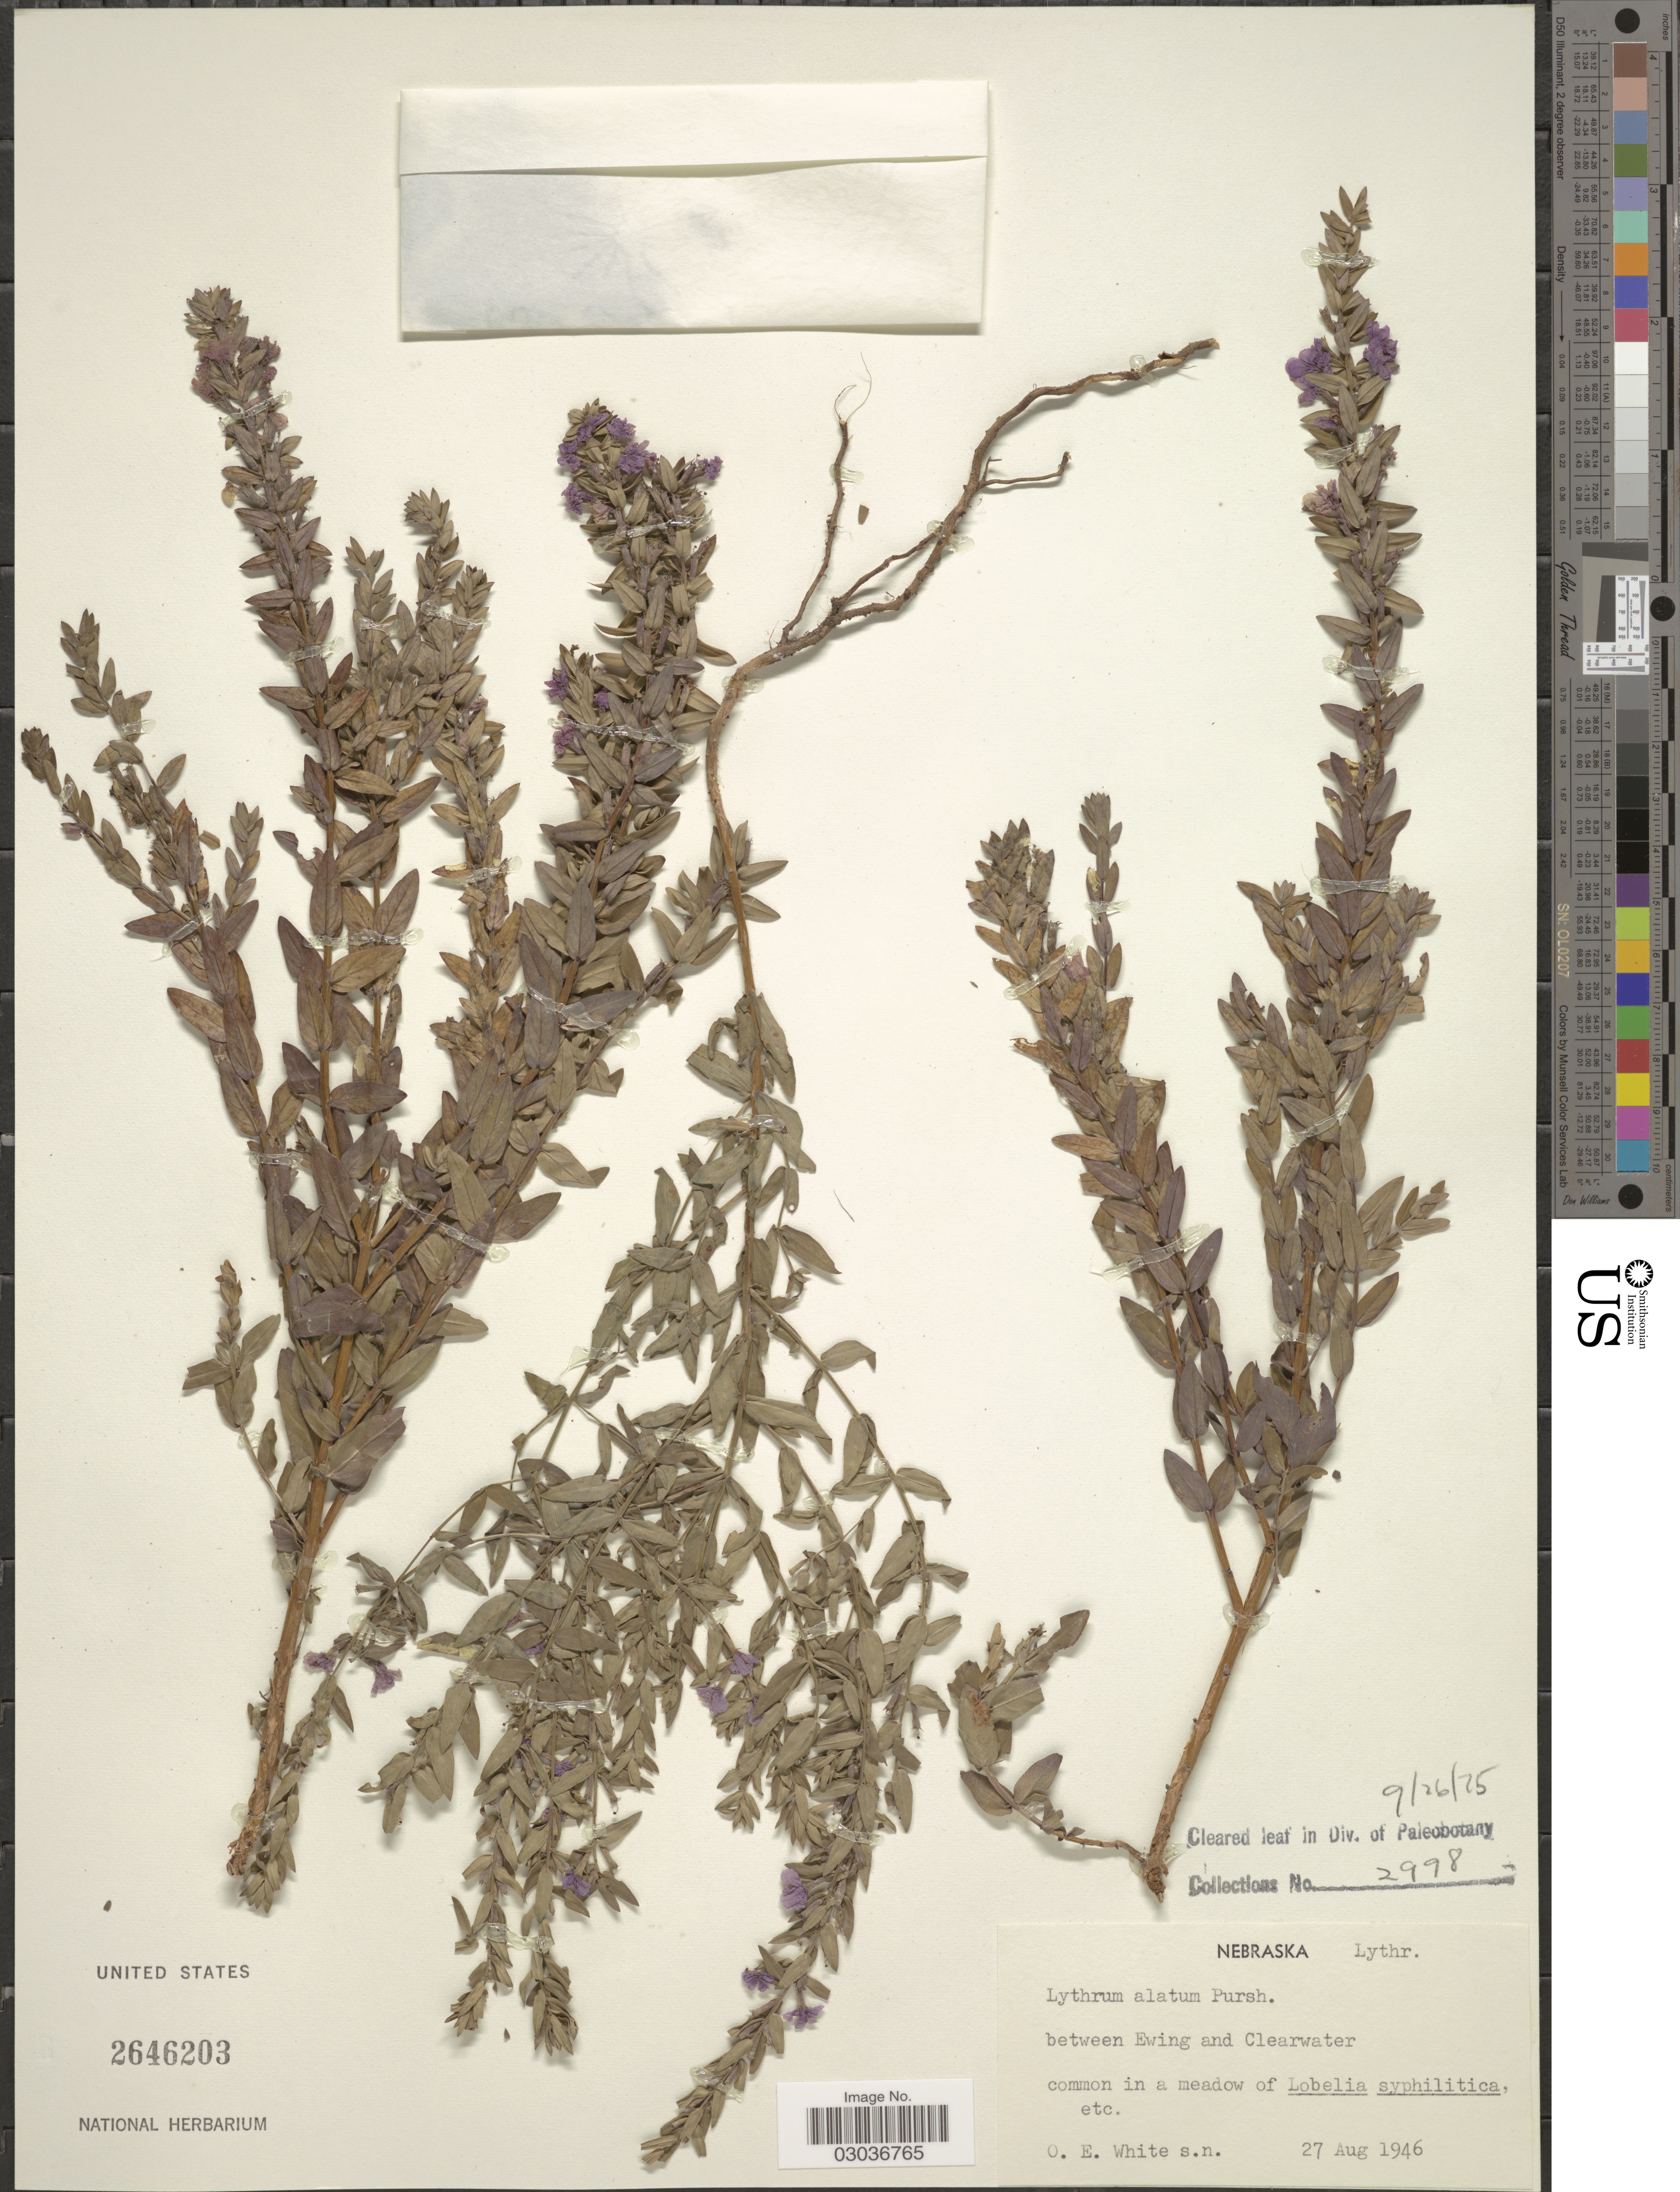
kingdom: Plantae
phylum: Tracheophyta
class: Magnoliopsida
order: Myrtales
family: Lythraceae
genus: Lythrum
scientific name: Lythrum alatum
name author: Pursh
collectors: O. E. White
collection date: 1946-08-27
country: United States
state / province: Nebraska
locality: Between Ewing and Clearwater.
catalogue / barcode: US 2646203